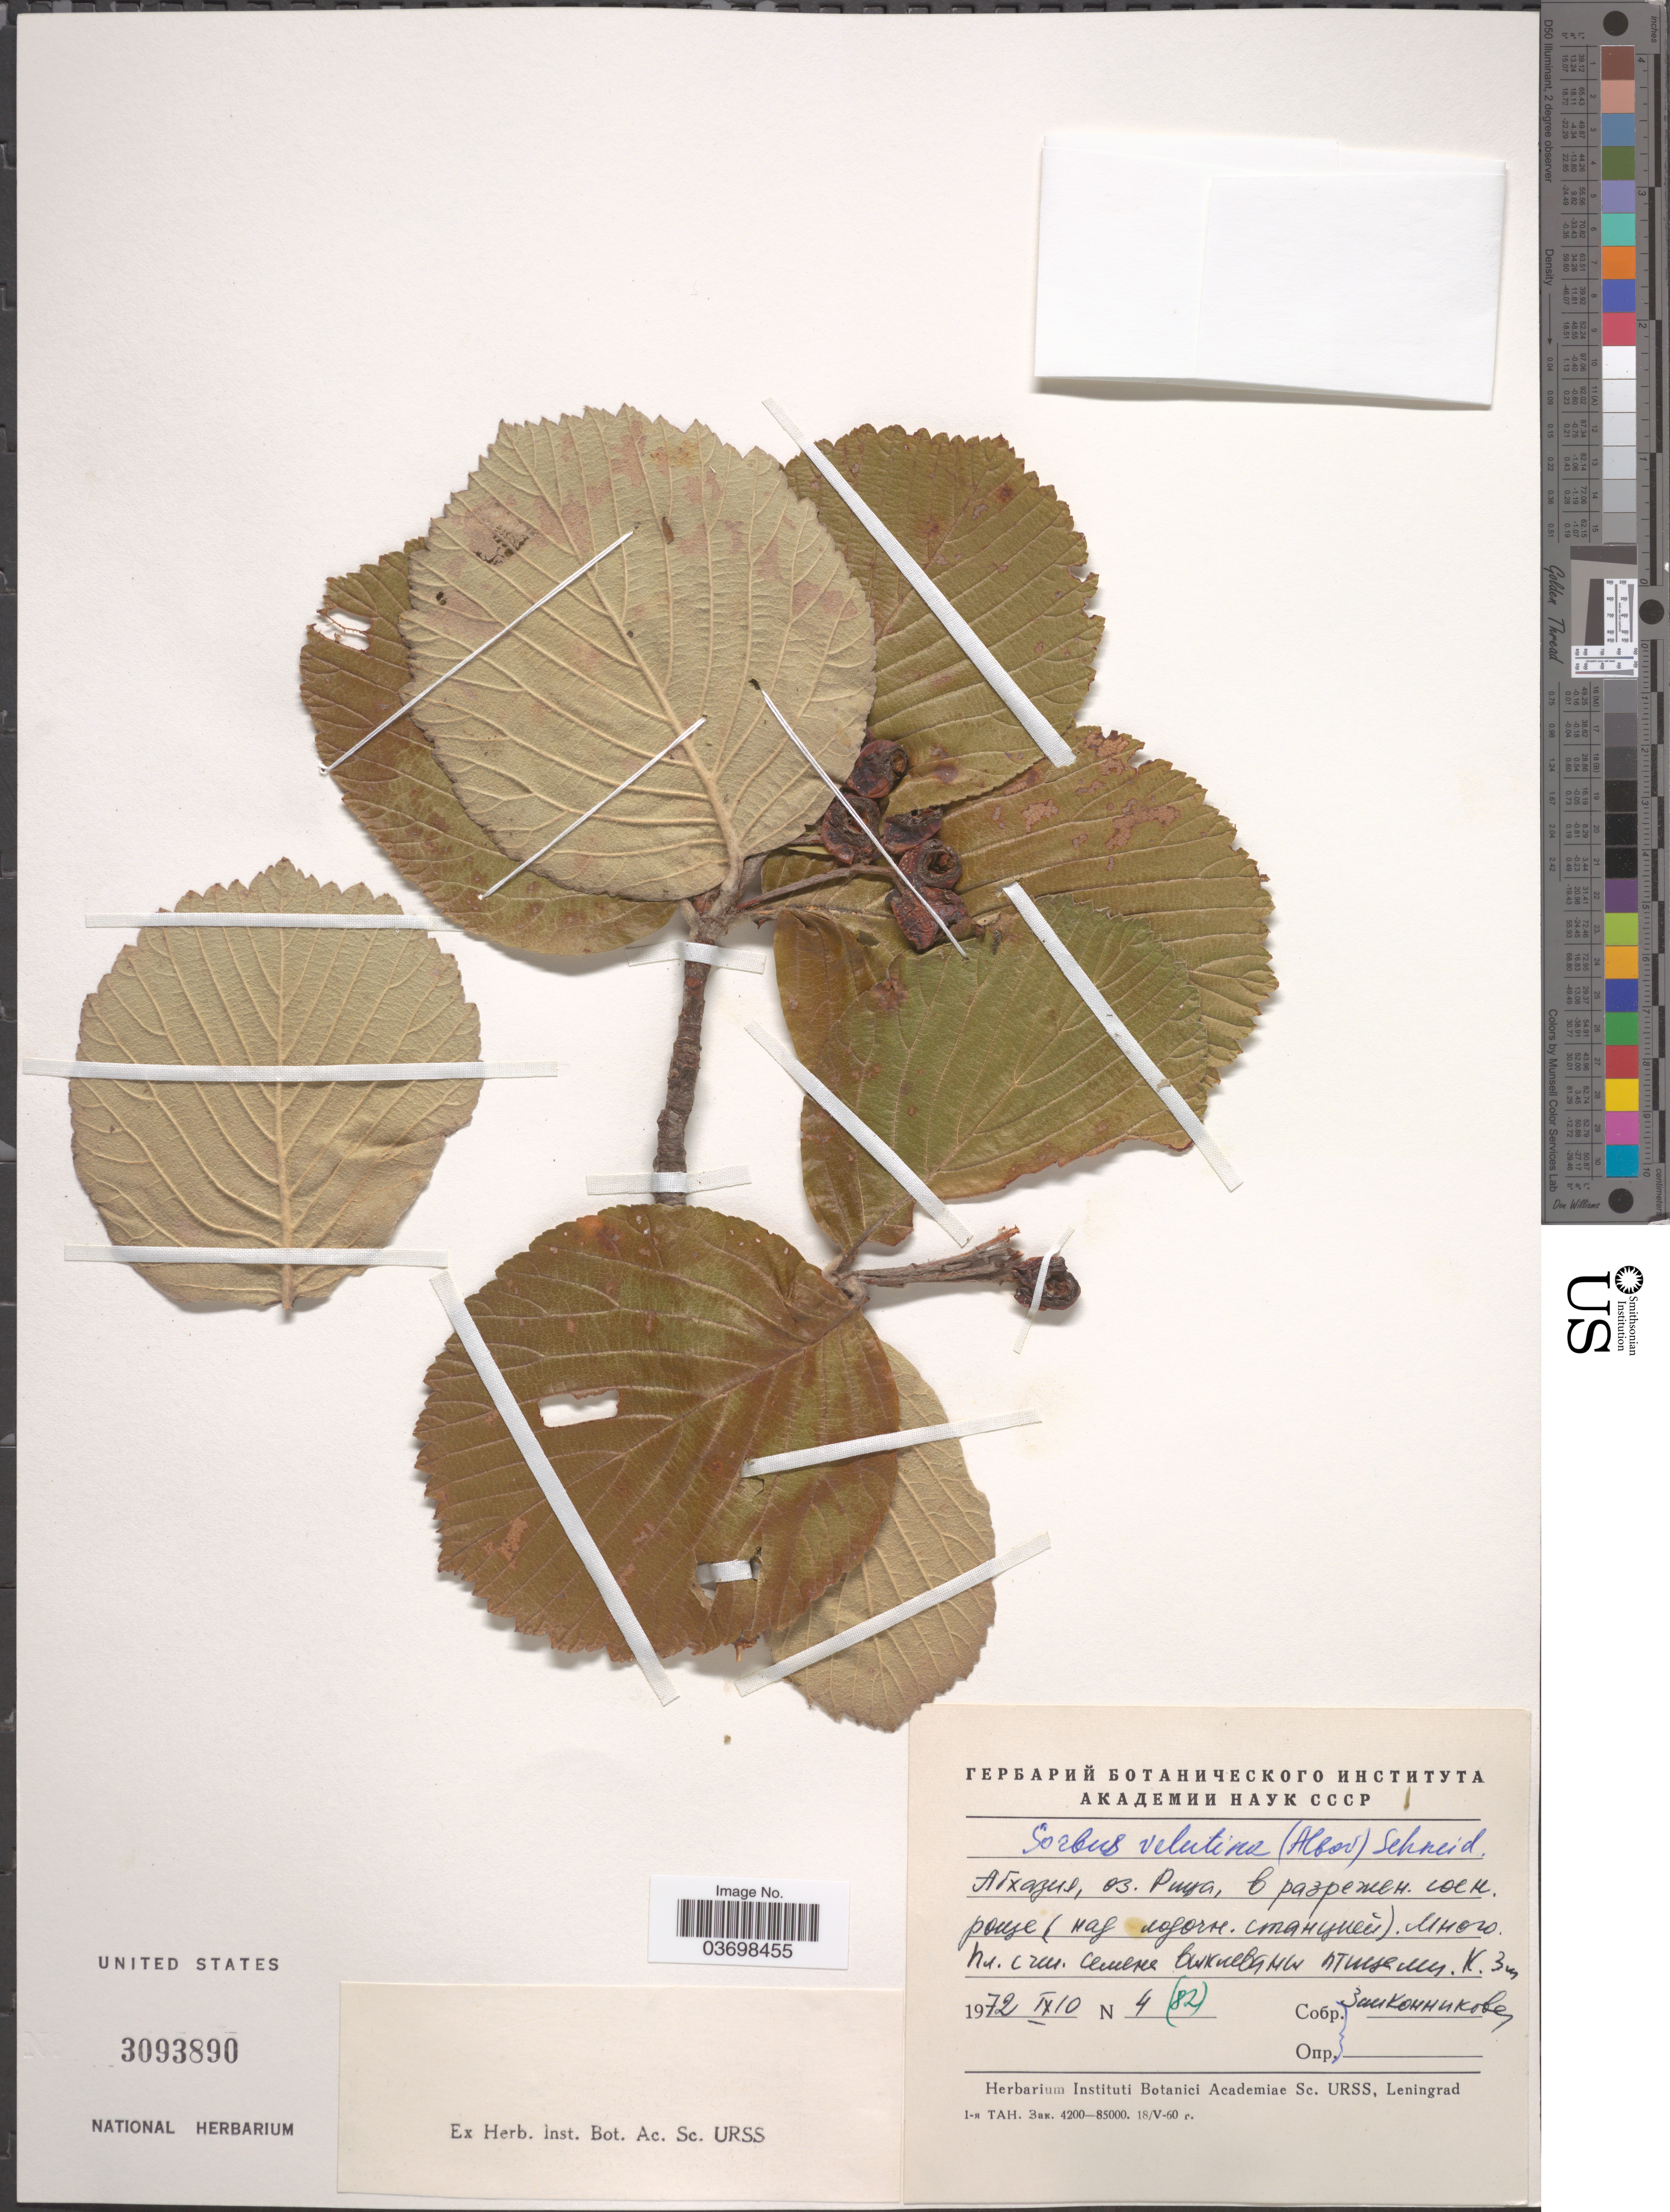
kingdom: Plantae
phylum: Tracheophyta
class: Magnoliopsida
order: Rosales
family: Rosaceae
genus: Sorbus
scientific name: Sorbus subfusca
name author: Boiss.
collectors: Zaikonnikova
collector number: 4(82)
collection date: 1972-09-10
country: Georgia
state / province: Abkhazia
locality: Lake Ritsa.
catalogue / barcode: US 3093890